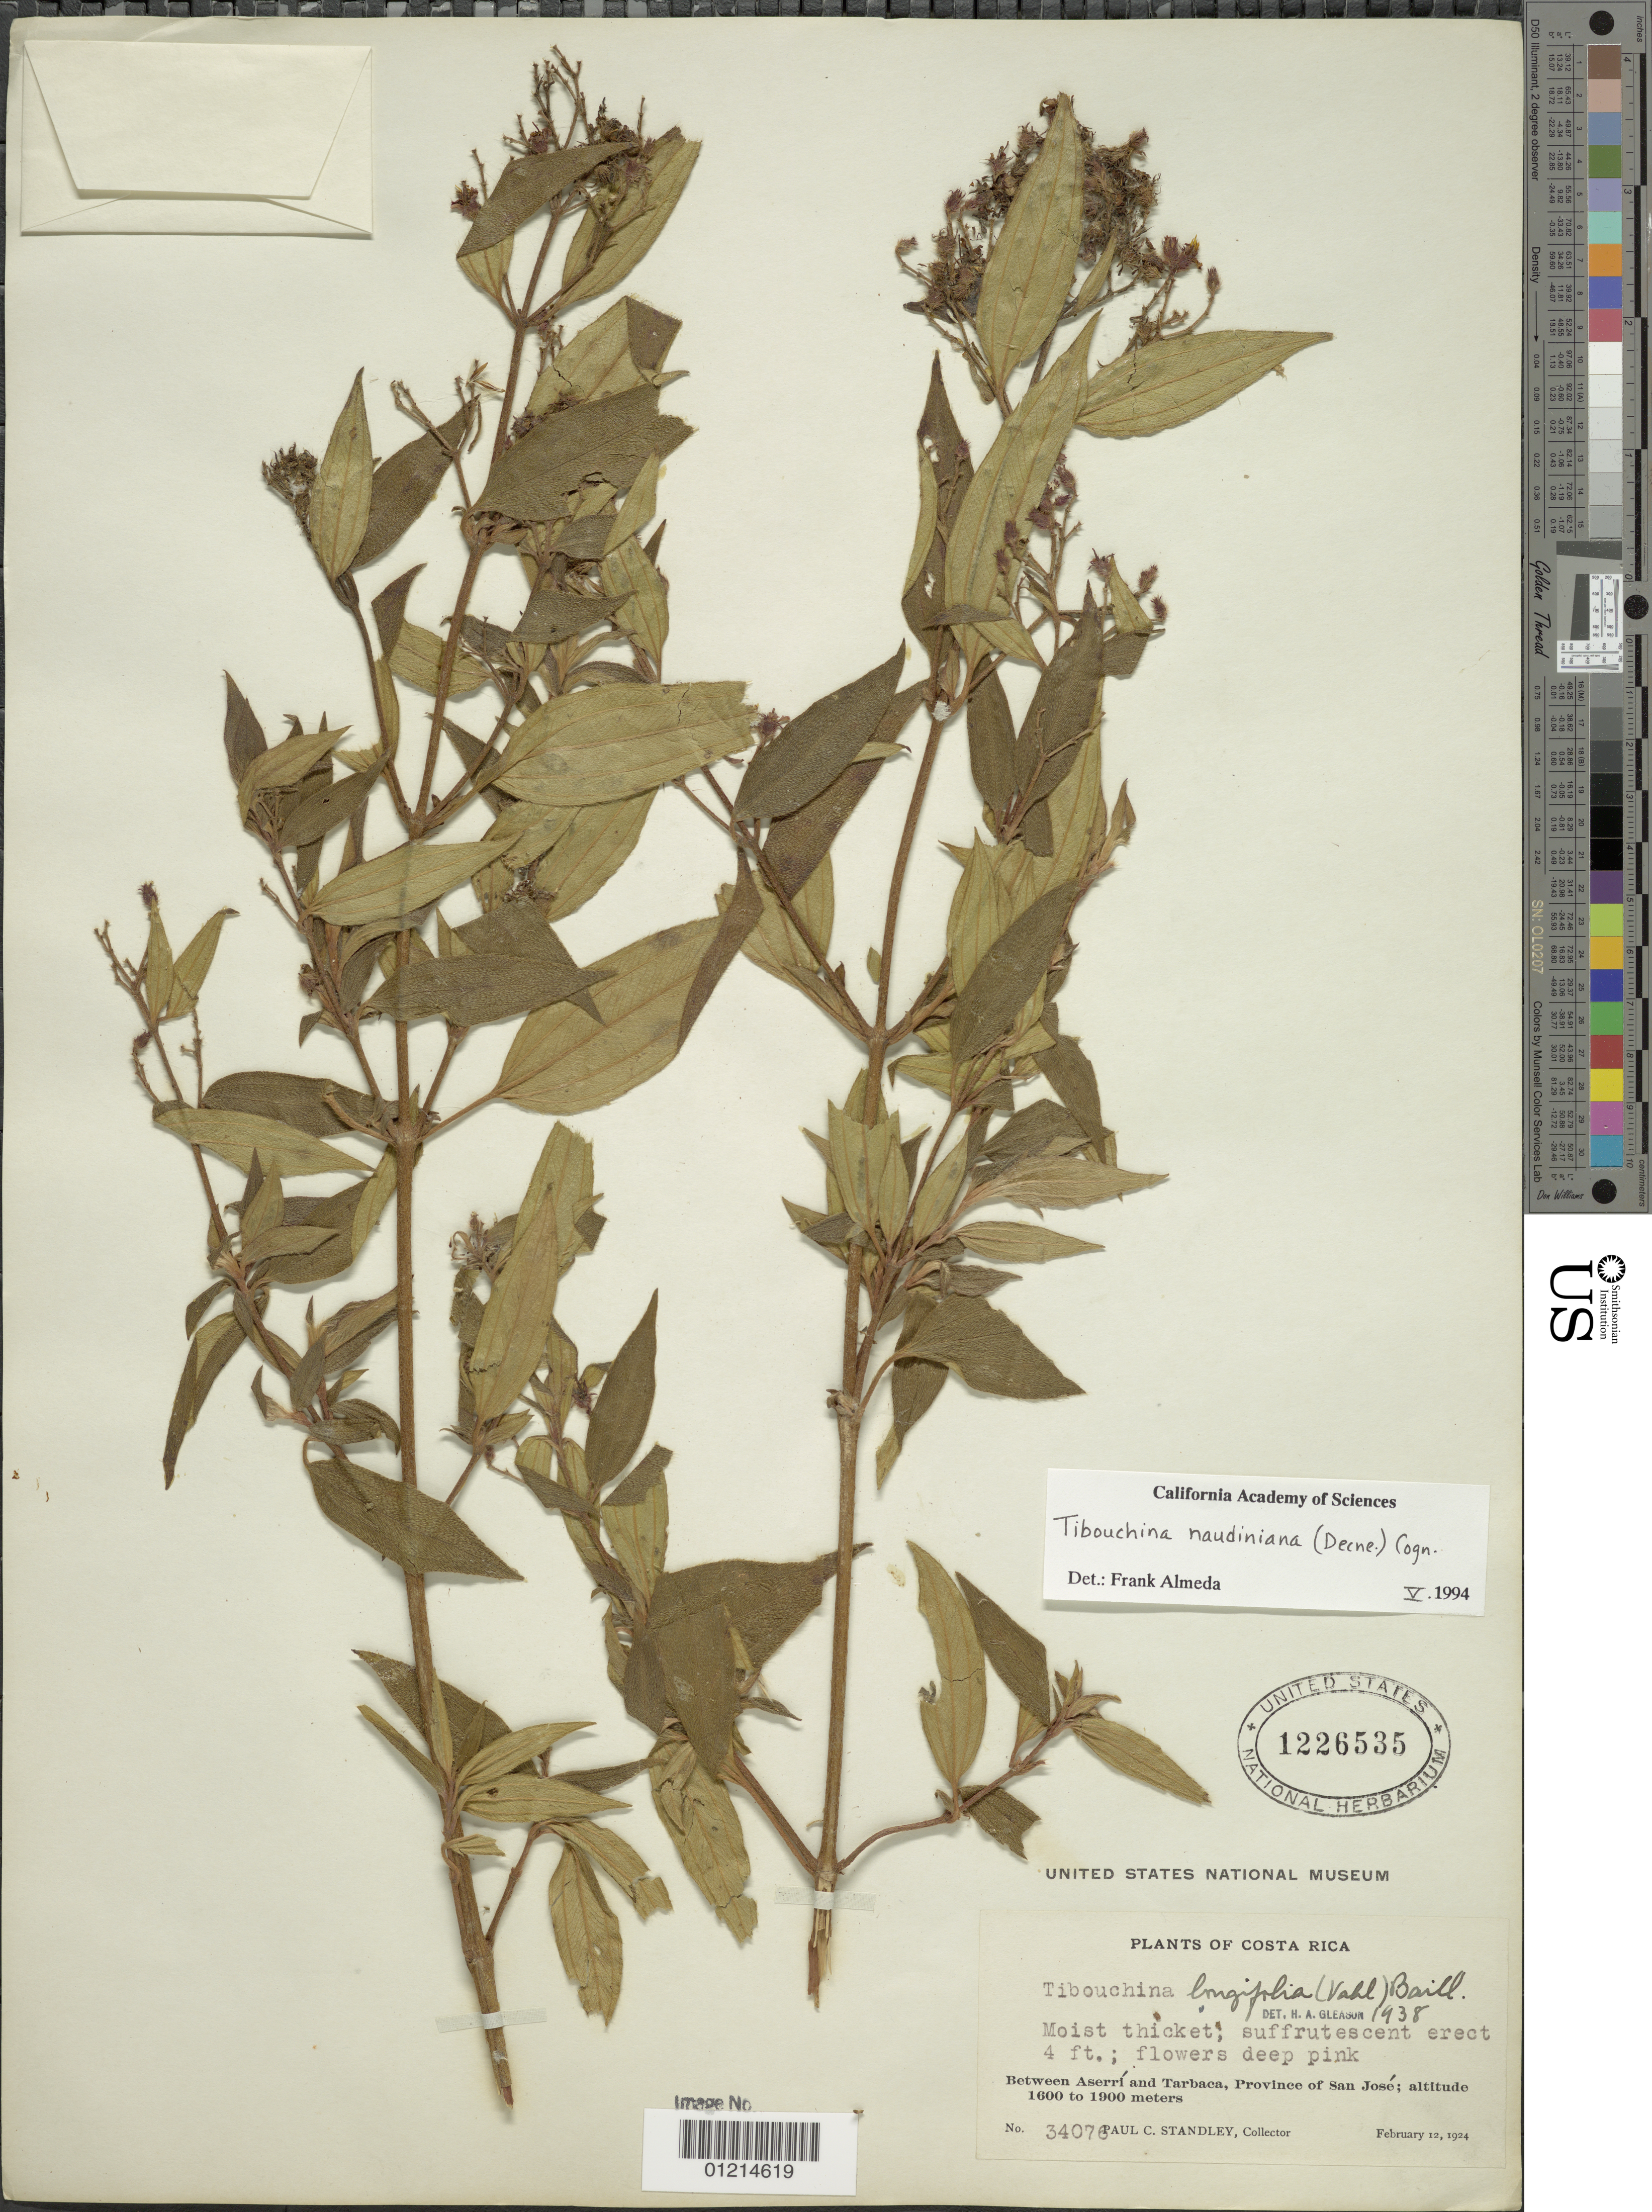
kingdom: Plantae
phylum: Tracheophyta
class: Magnoliopsida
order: Myrtales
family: Melastomataceae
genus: Chaetogastra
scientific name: Chaetogastra naudiniana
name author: Decne.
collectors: P. C. Standley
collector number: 34076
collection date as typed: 12 Feb 1924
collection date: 1924-02-12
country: Costa Rica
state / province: San José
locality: Between Aserri and Tarbaca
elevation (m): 1600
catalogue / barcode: US 1226535